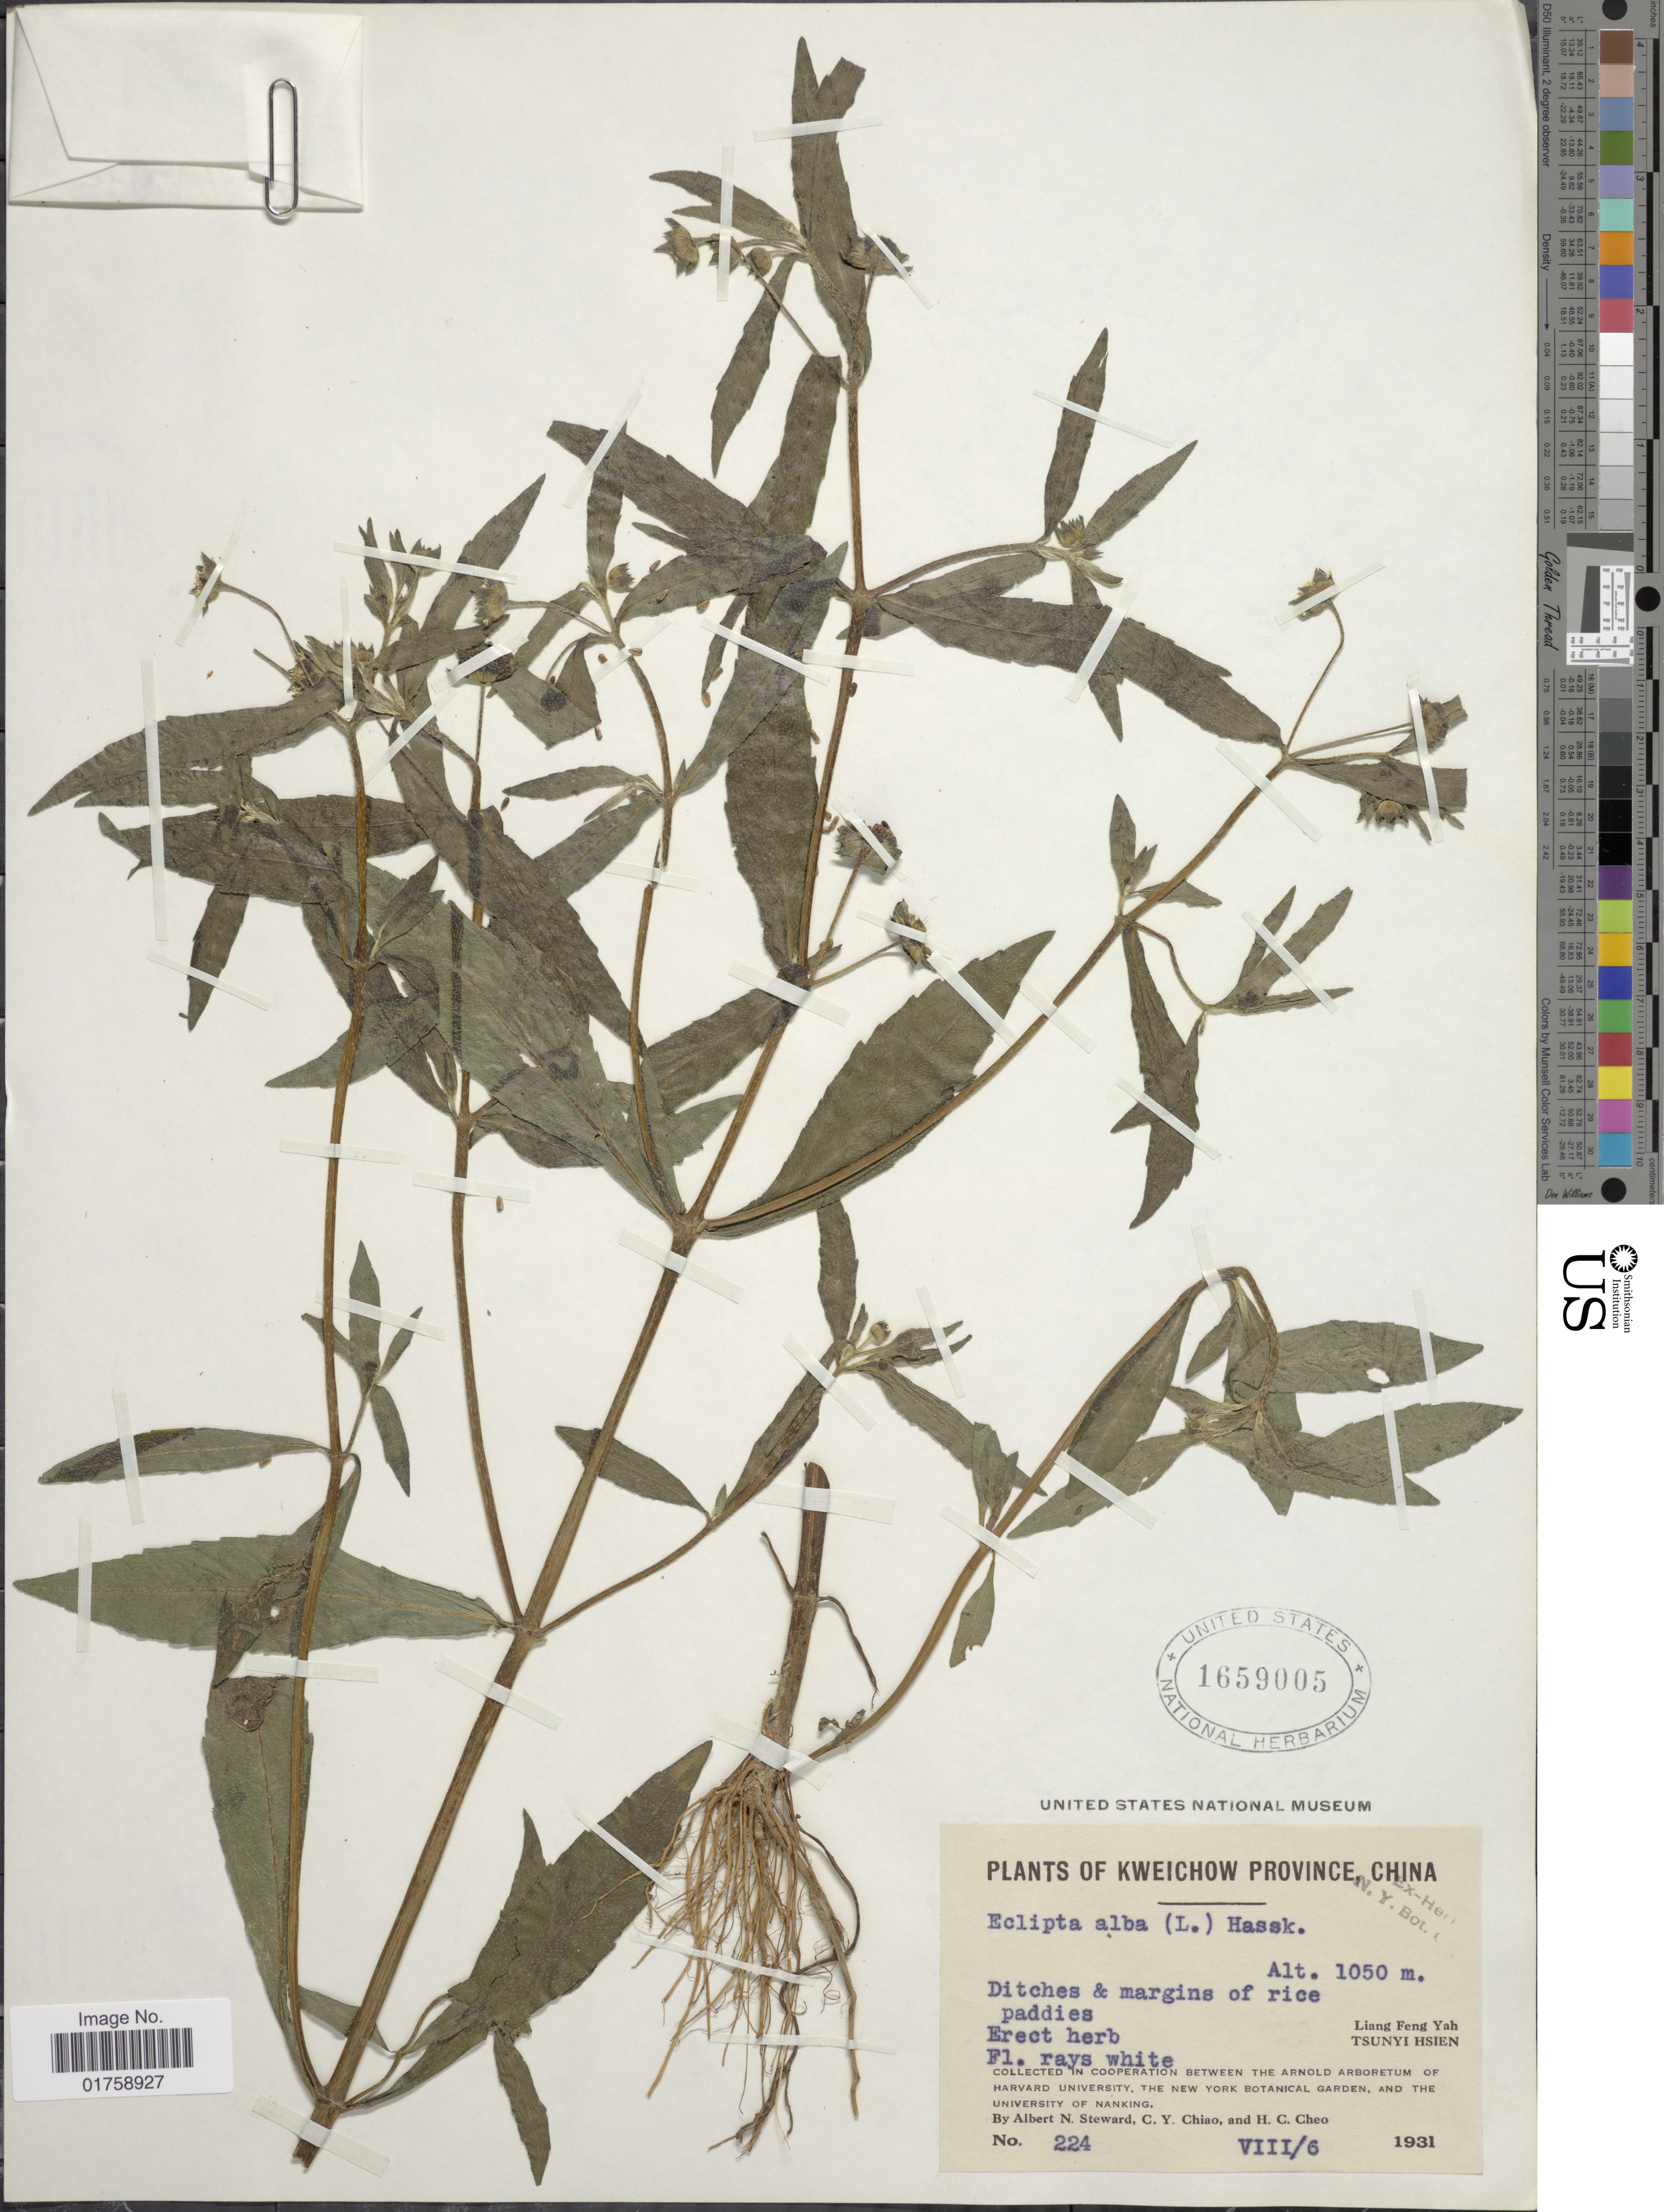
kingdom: Plantae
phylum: Tracheophyta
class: Magnoliopsida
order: Asterales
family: Asteraceae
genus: Eclipta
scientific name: Eclipta prostrata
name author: (L.) L.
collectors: A. N. Steward, C. Y. Chiao & H. Cheo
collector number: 224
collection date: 1931-08-06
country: China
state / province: Guizhou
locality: Kweichow Province, China. Ditches & margins of rice paddies. liang Feng Yah. Tsunyi Hsien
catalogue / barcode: US 1659005